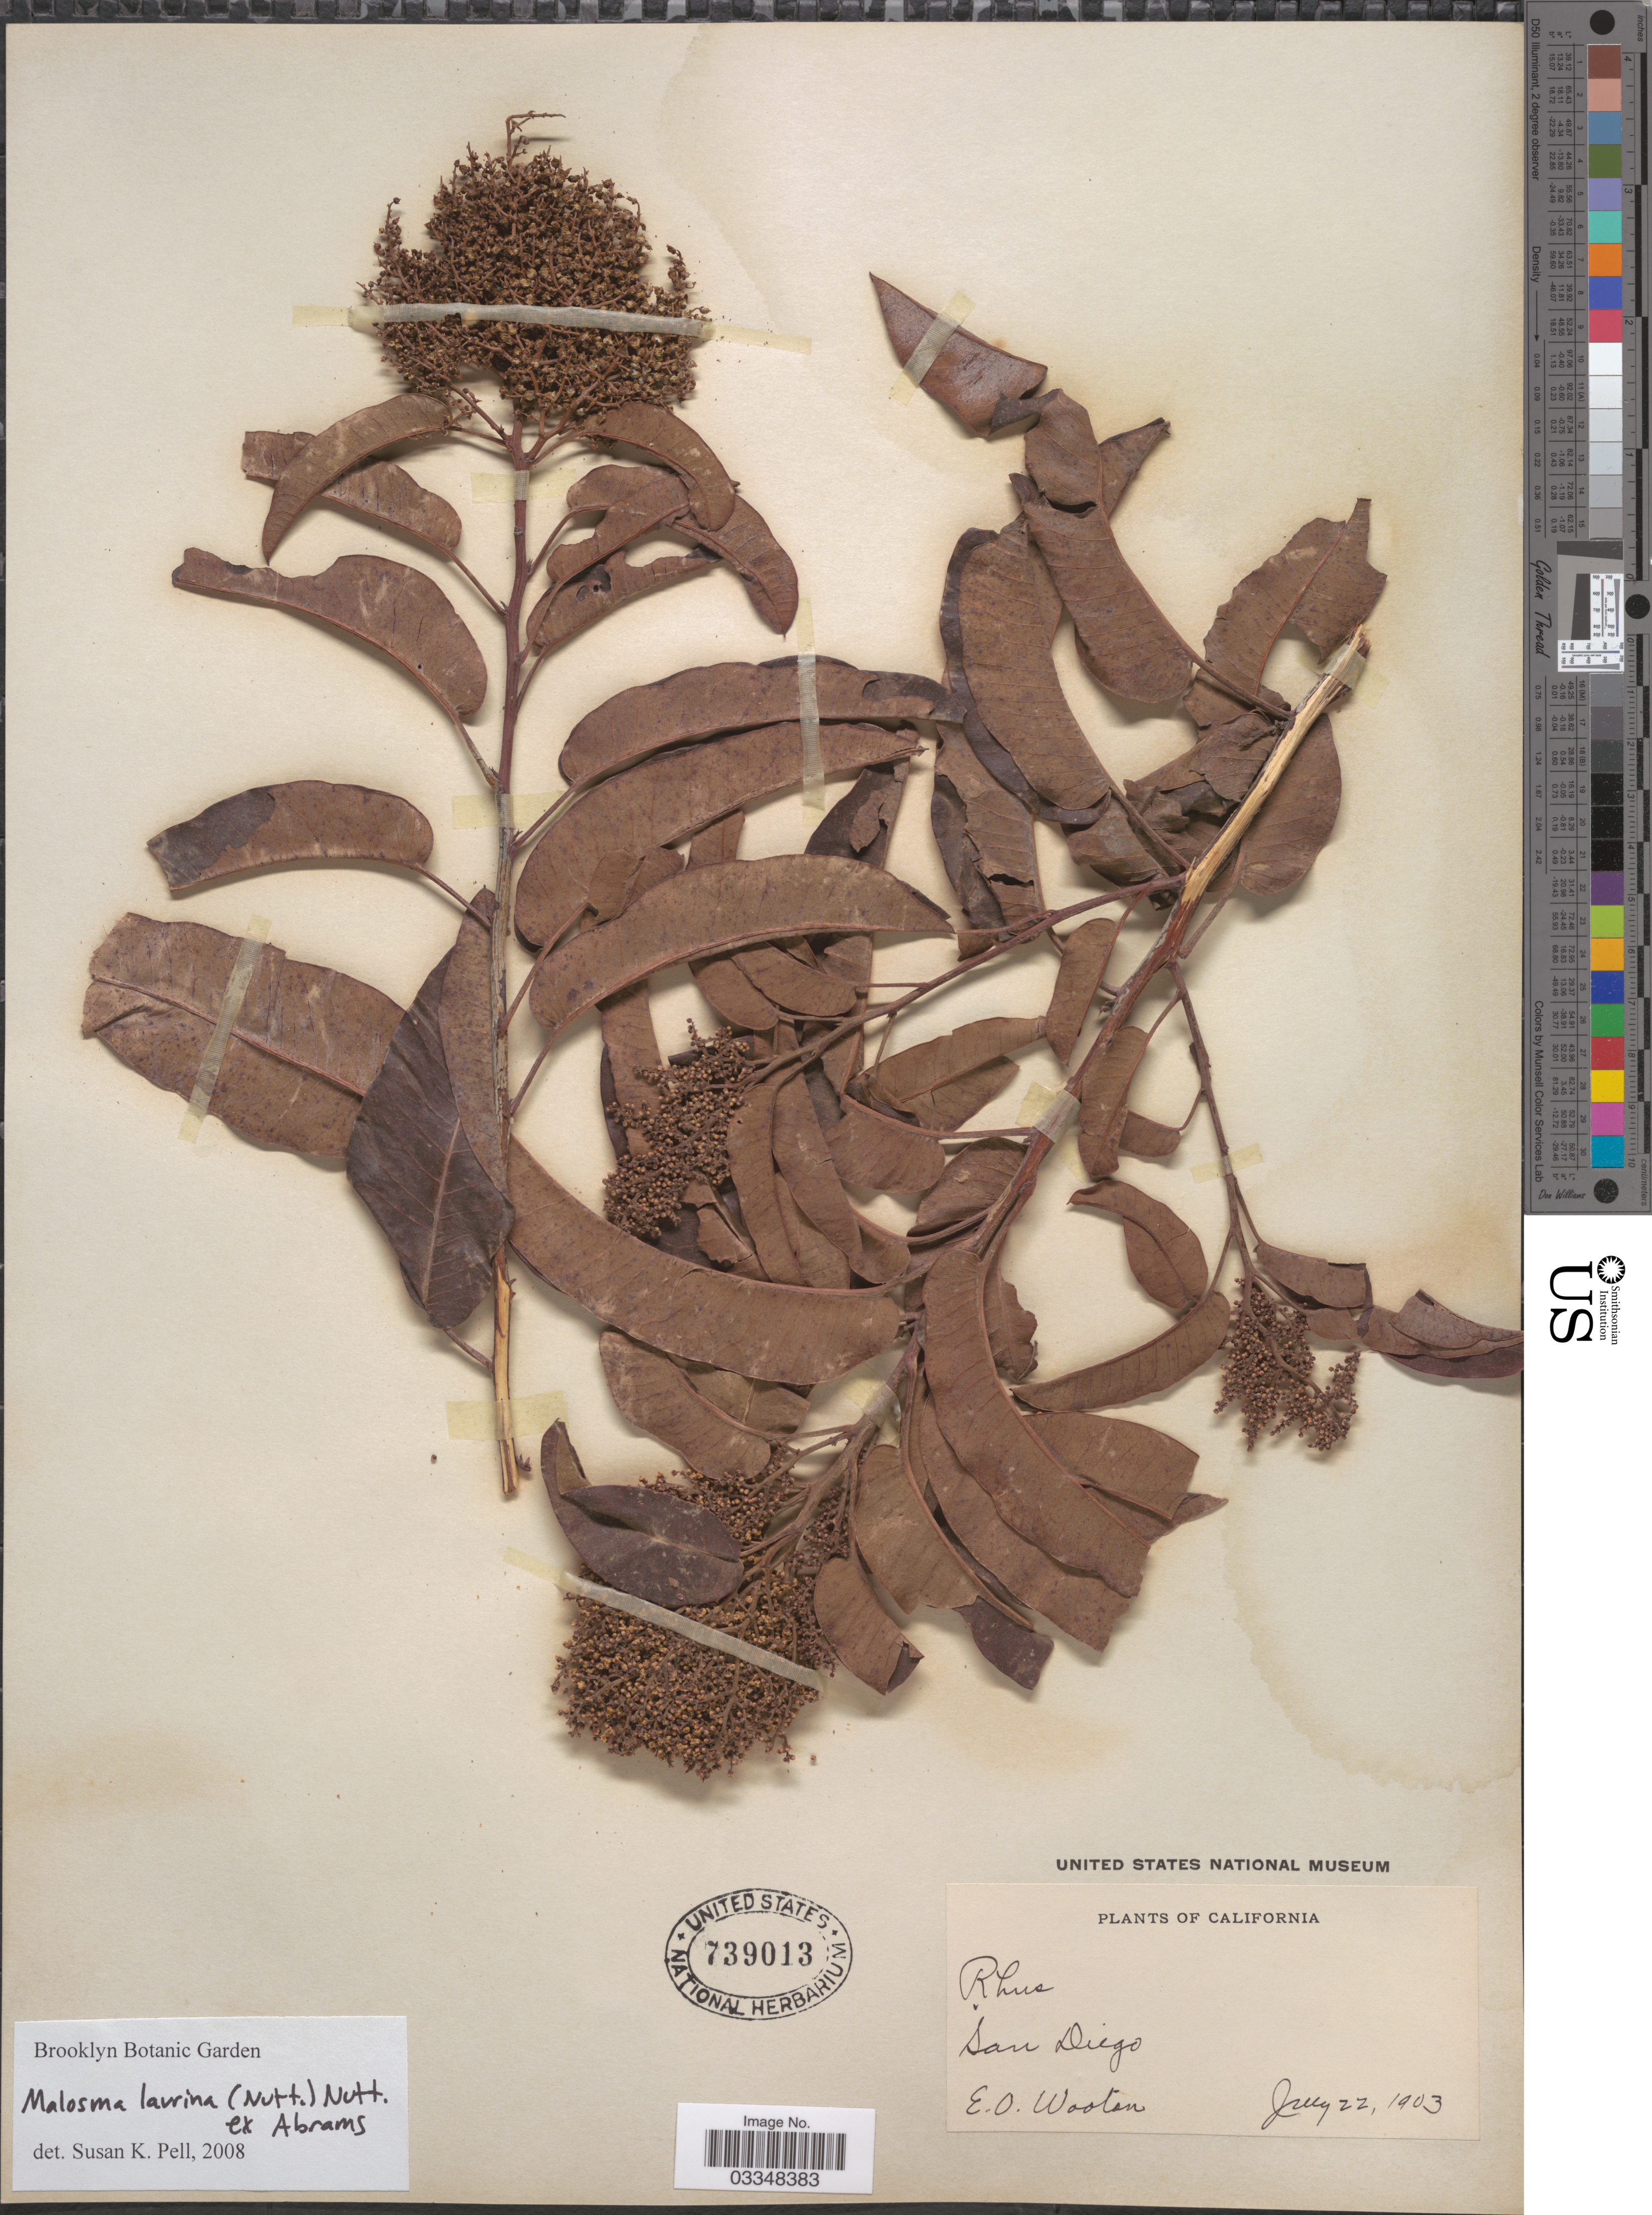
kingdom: Plantae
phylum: Tracheophyta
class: Magnoliopsida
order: Sapindales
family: Anacardiaceae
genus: Malosma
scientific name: Malosma laurina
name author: (Nutt.) Nutt. ex Abrams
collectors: E. O. Wooton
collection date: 1903-07-22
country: United States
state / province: California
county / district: San Diego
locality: San Diego.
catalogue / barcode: US 739013